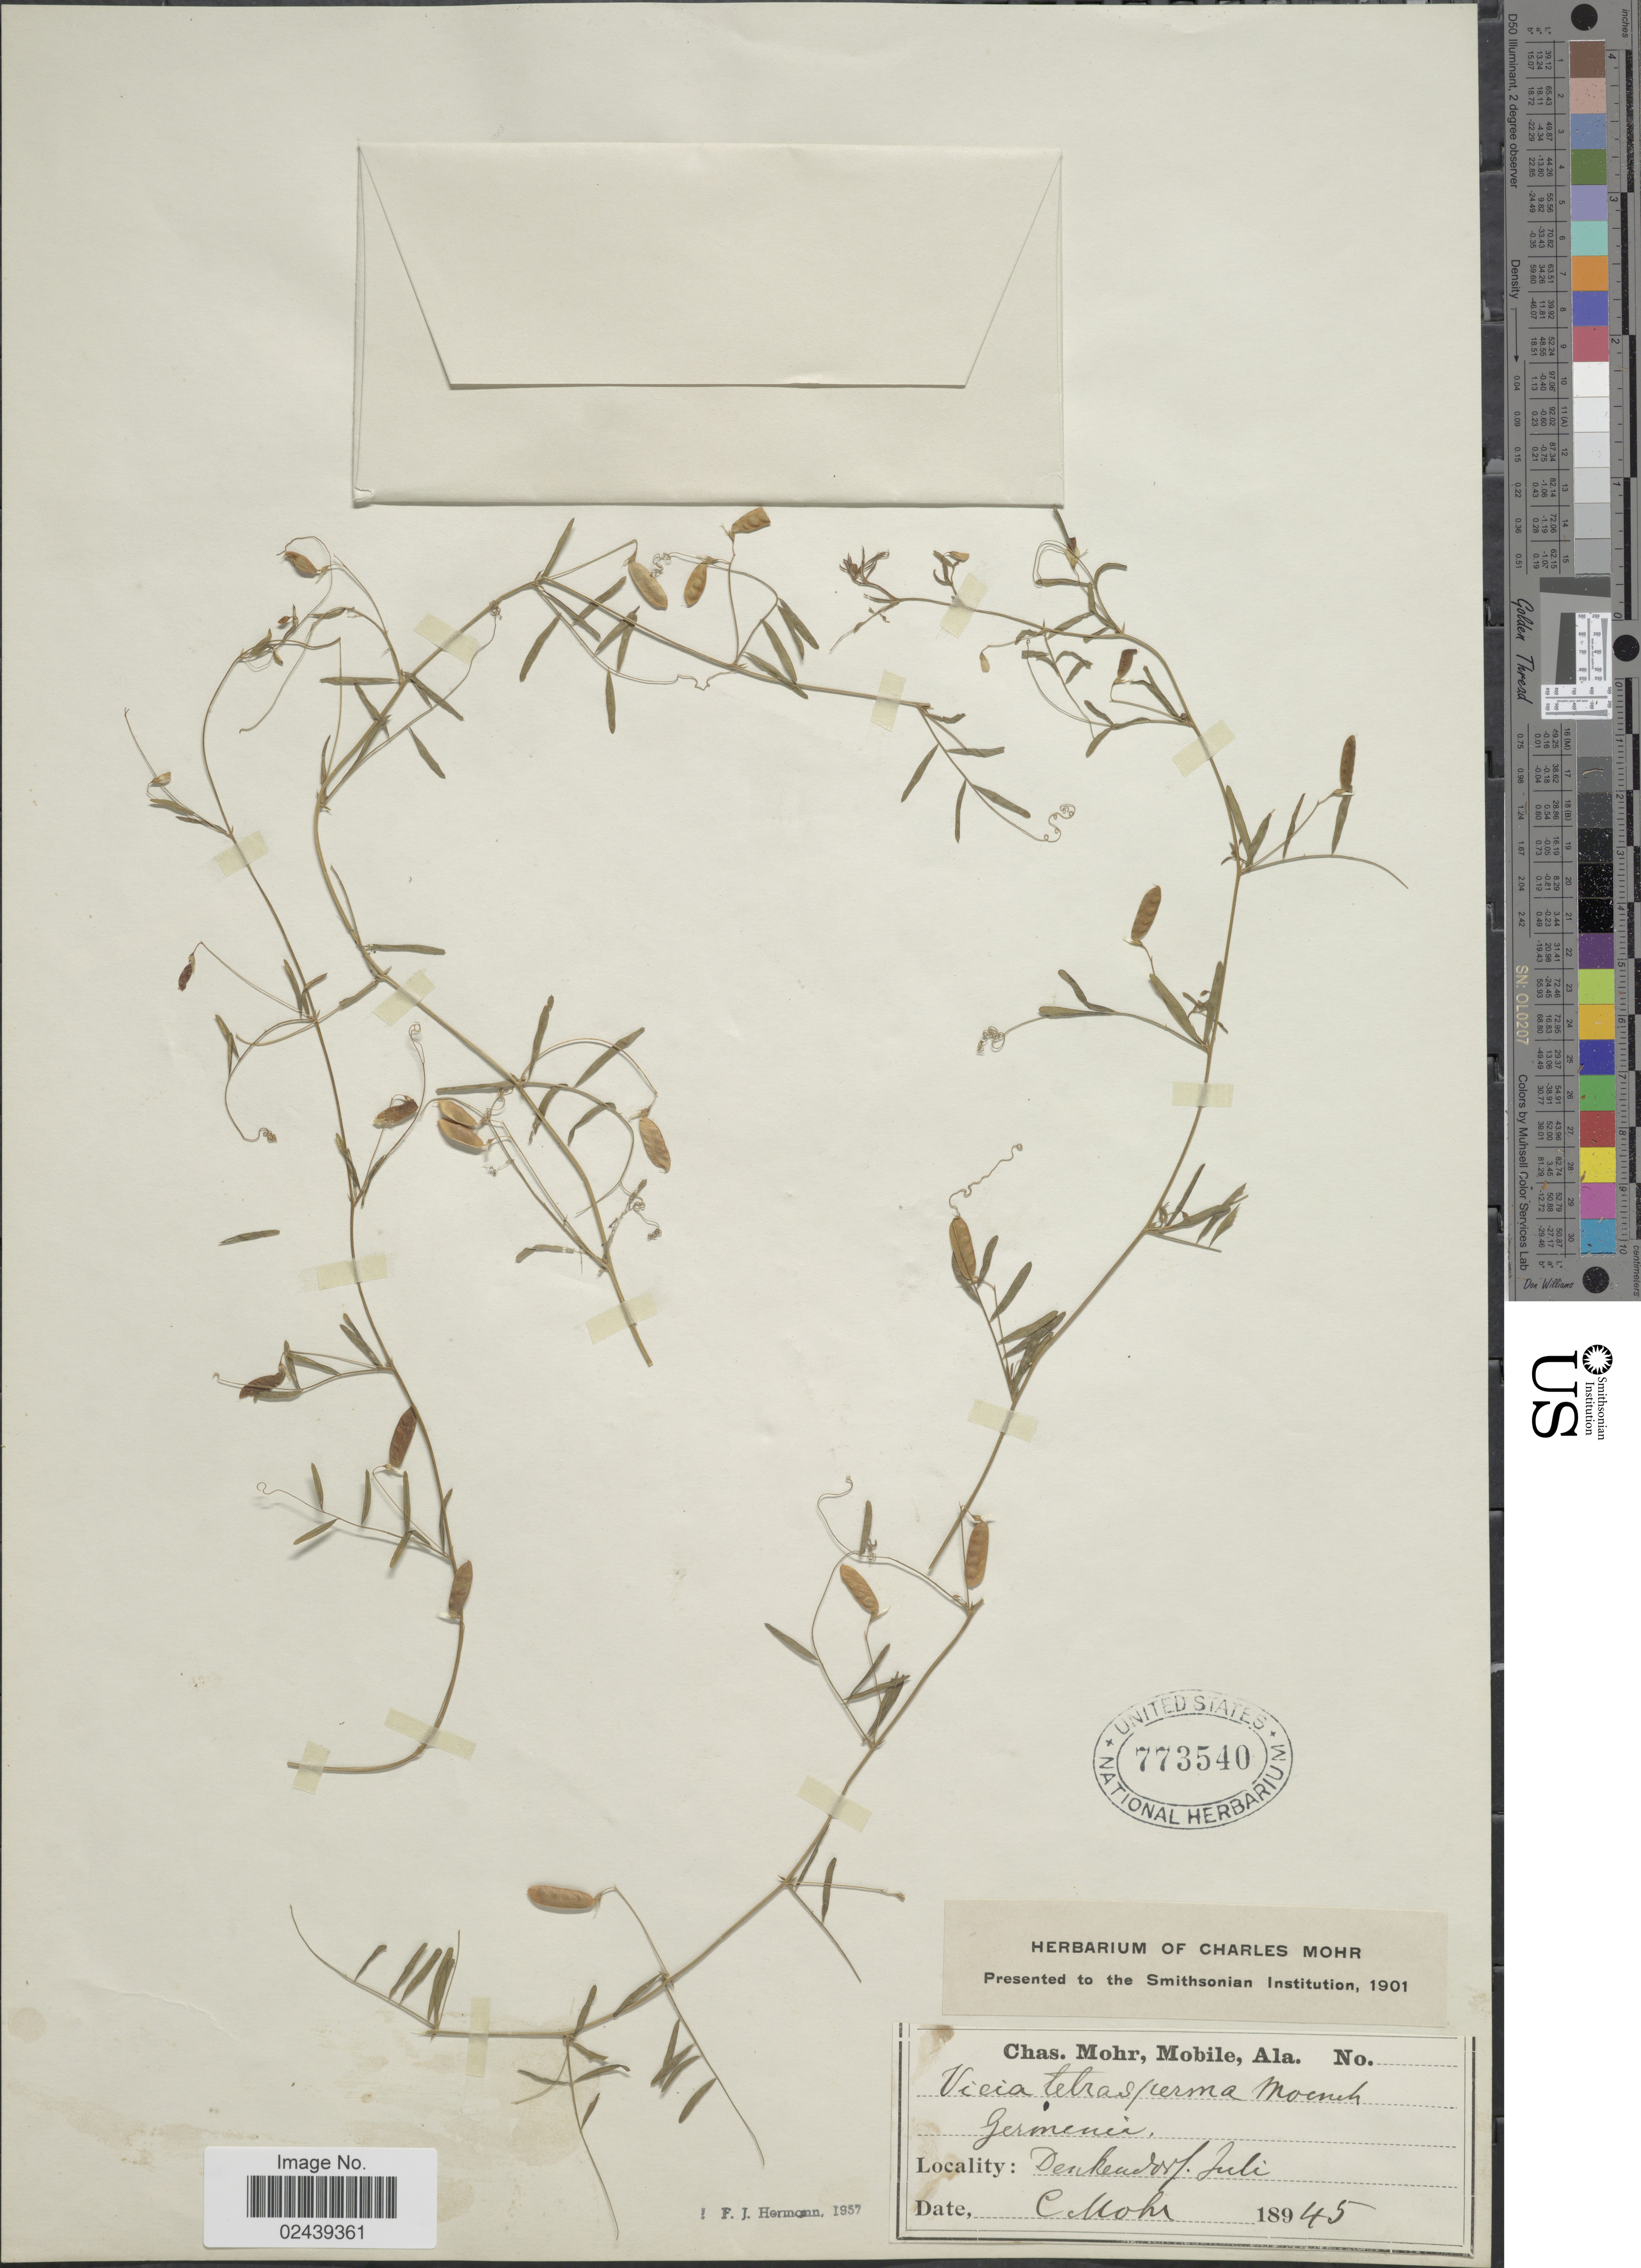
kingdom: Plantae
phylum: Tracheophyta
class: Magnoliopsida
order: Fabales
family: Fabaceae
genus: Vicia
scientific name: Vicia tetrasperma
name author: (L.) Schreb.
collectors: C. T. Mohr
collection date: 1845-07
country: Germany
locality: Denkendorf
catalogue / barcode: US 773540